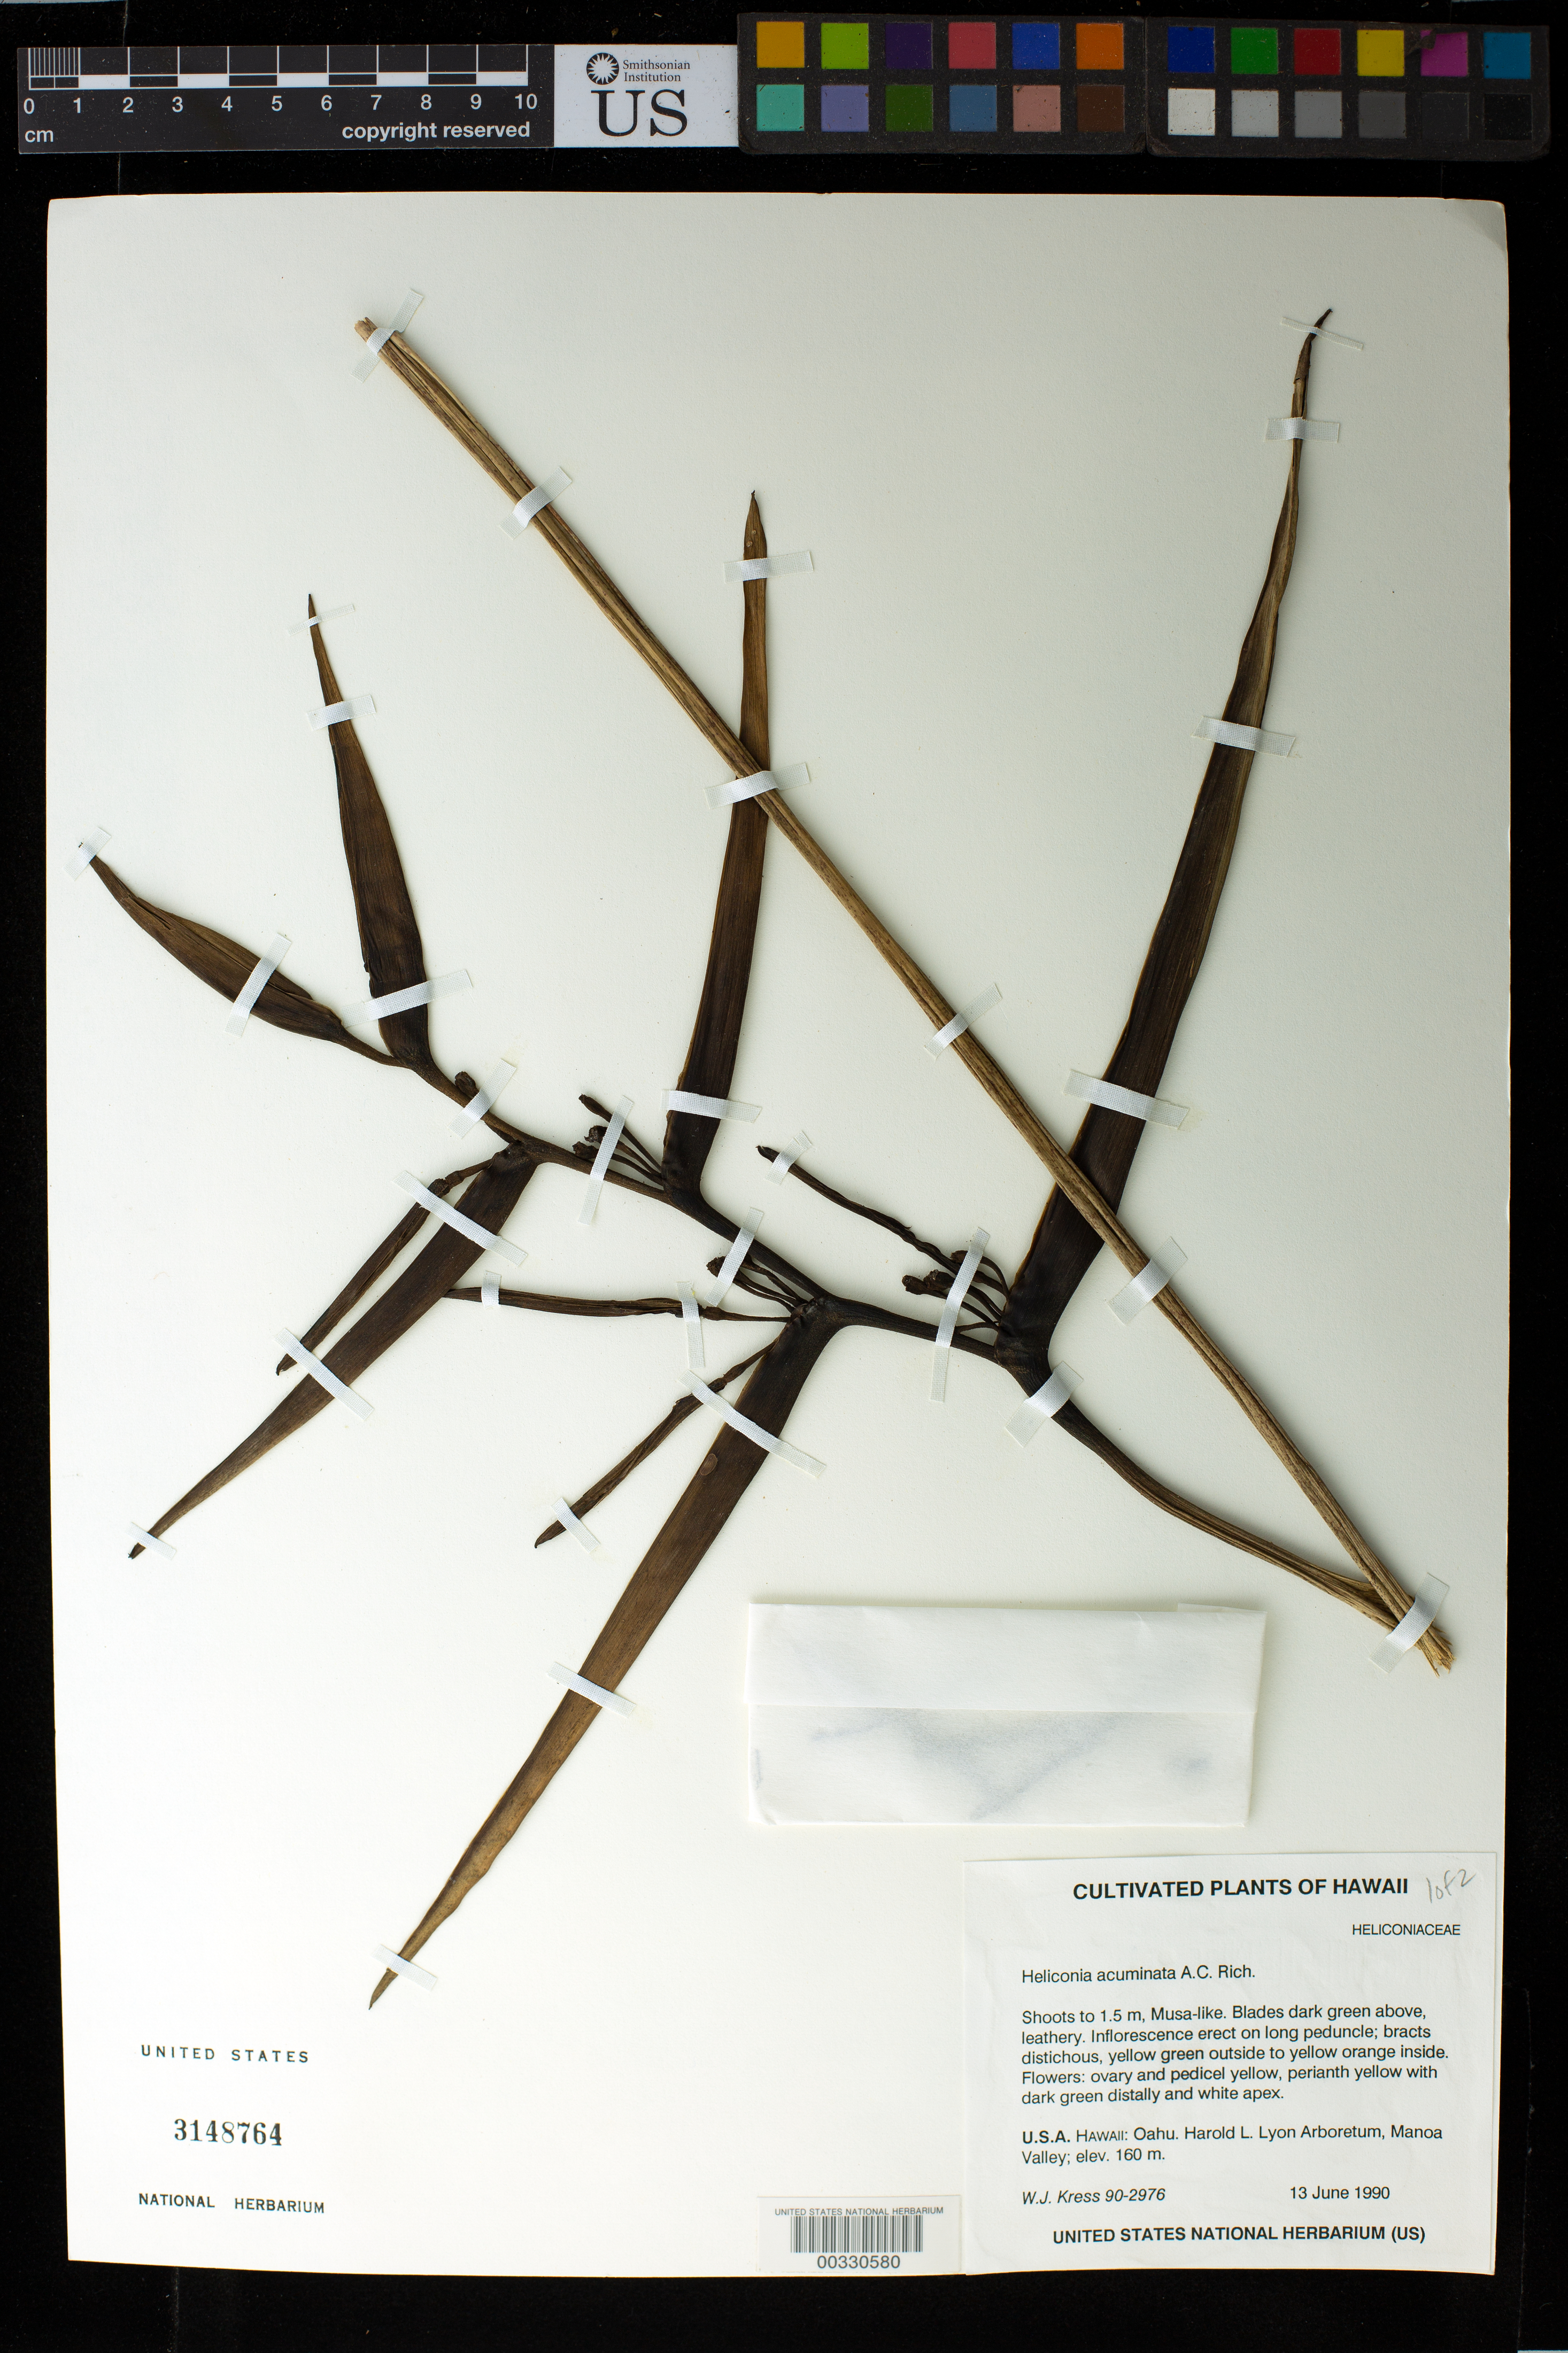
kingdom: Plantae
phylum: Tracheophyta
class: Liliopsida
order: Zingiberales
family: Heliconiaceae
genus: Heliconia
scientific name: Heliconia acuminata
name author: A. Rich.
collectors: W. J. Kress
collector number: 90-2976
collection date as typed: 13 Jun 1990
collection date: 1990-06-13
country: United States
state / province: Hawaii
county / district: Honolulu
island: Oahu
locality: Lyon Arboretum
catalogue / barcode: US 3148764